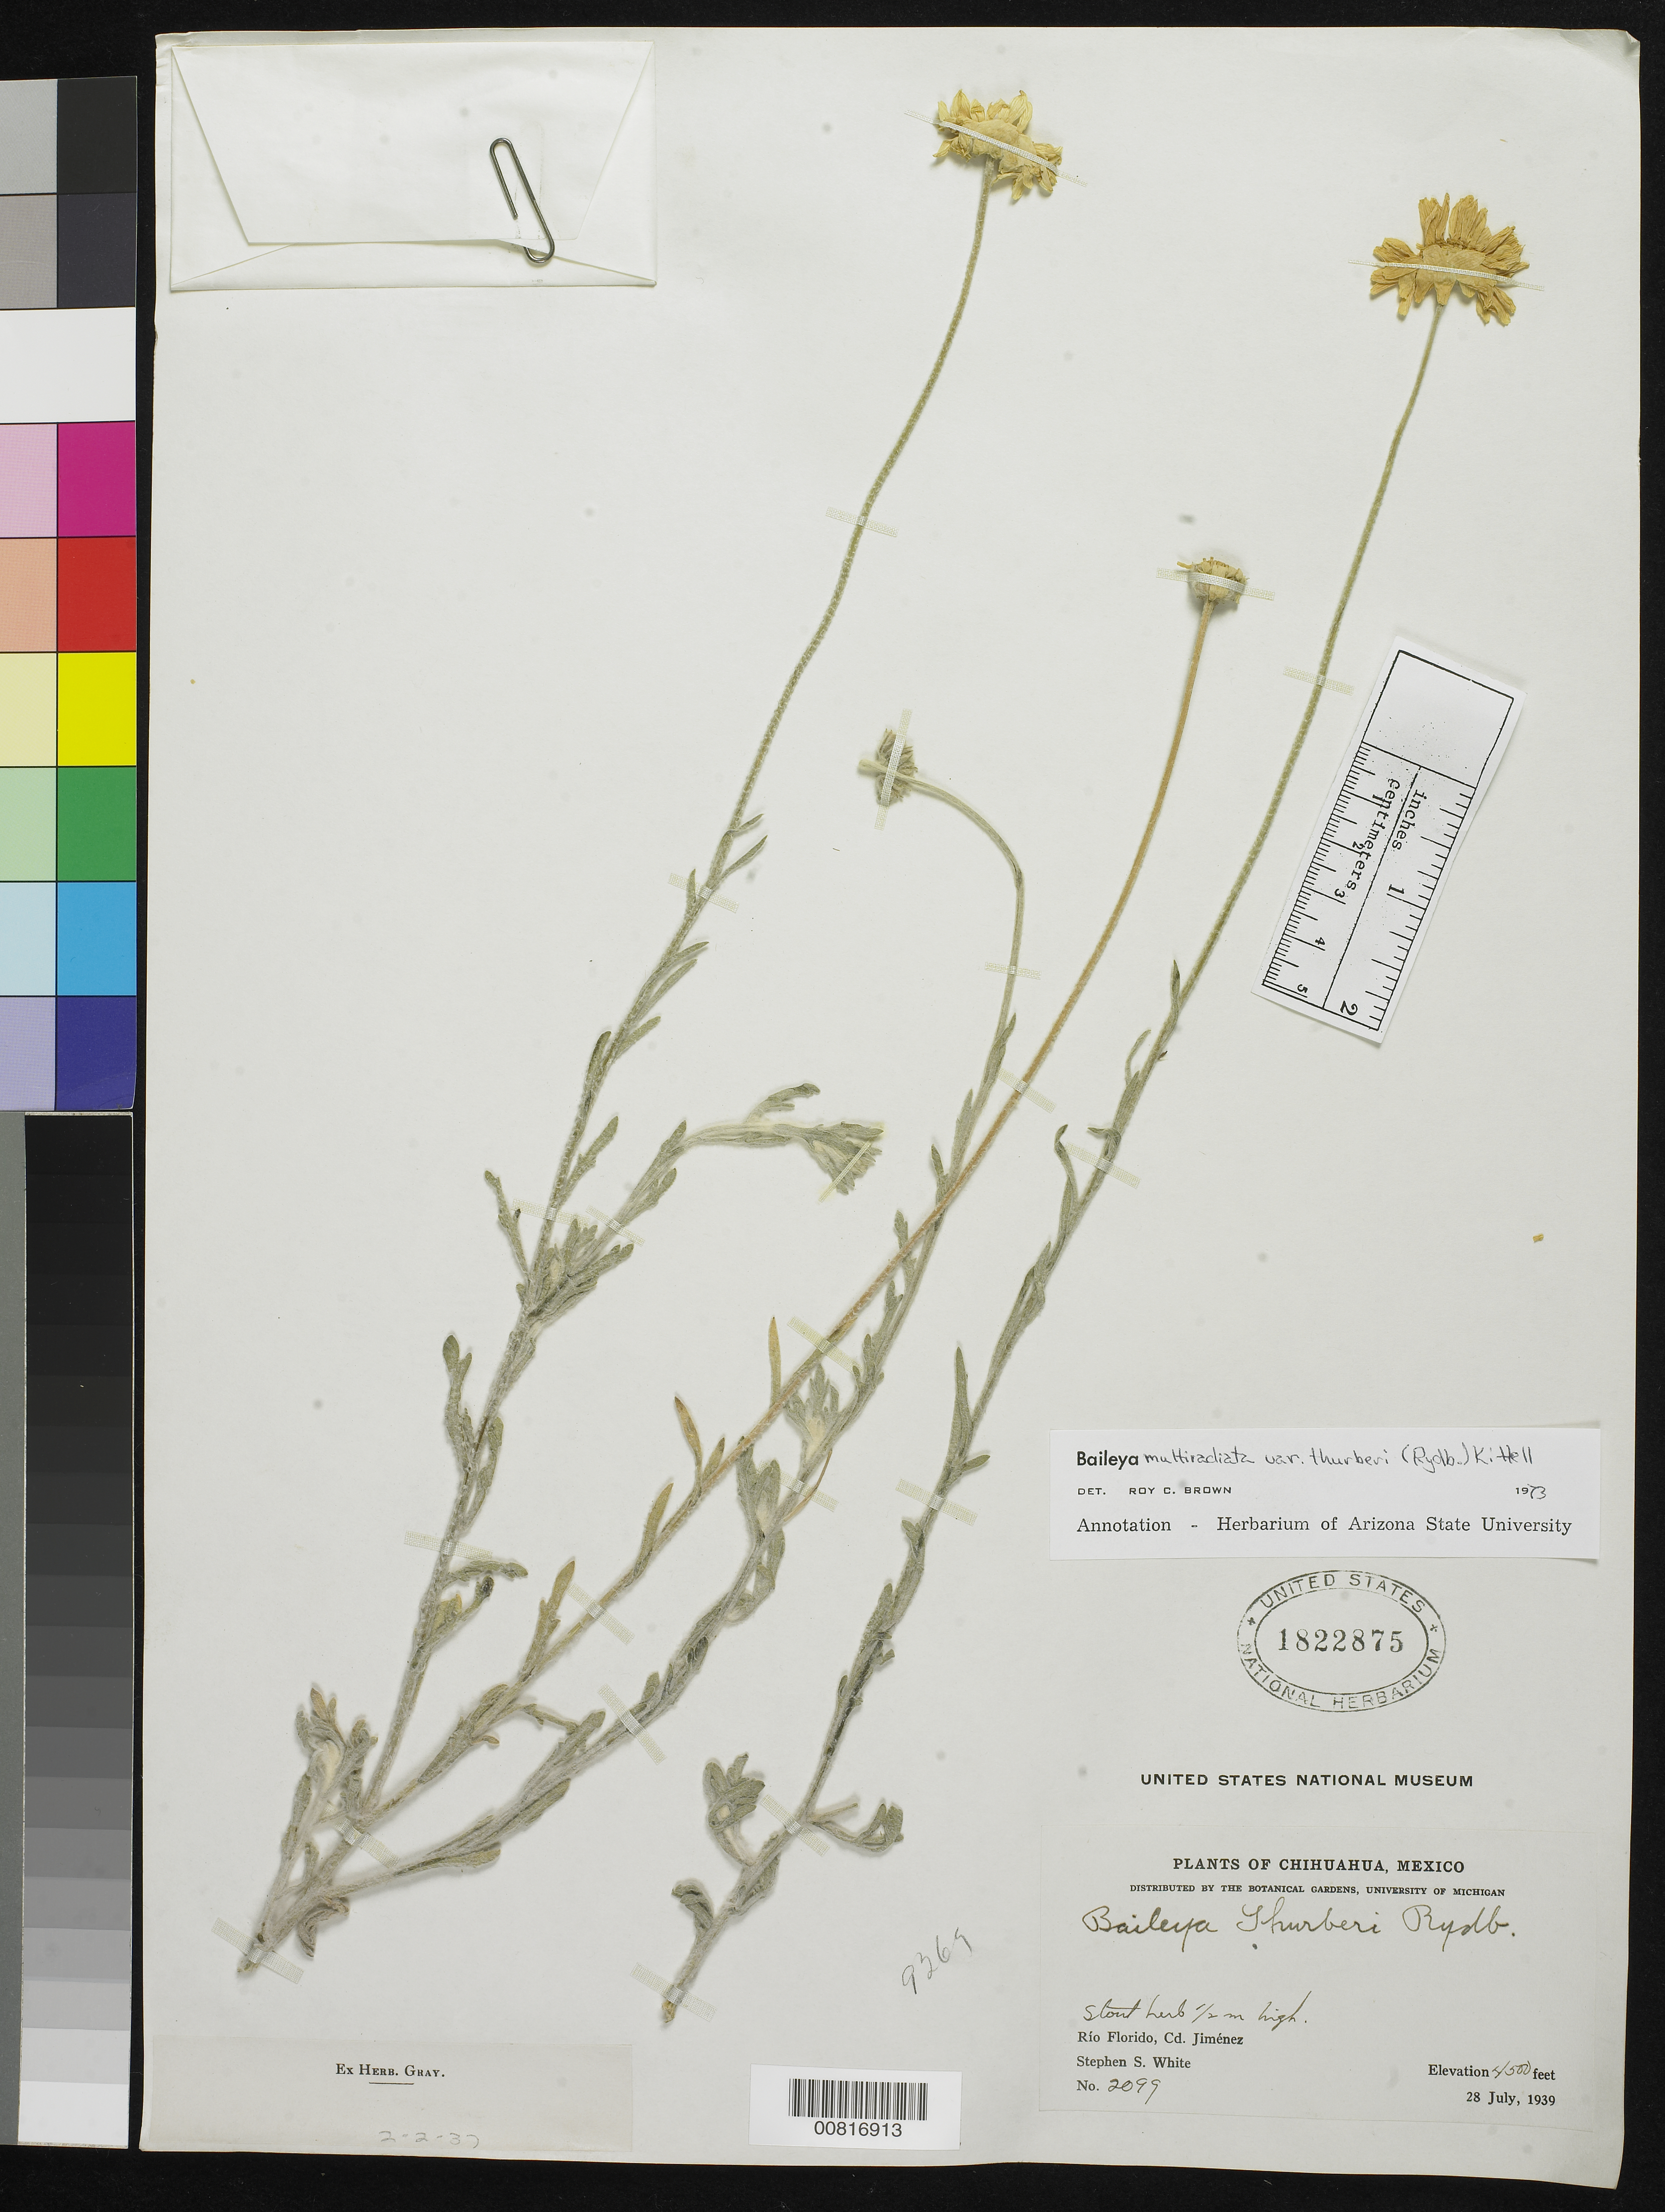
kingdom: Plantae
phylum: Tracheophyta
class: Magnoliopsida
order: Asterales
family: Asteraceae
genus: Baileya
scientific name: Baileya multiradiata var. thurberi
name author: (Rydb.) Kittell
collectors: S. S. White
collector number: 2099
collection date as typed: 28 Jul 1939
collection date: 1939-07-28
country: Mexico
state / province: Chihuahua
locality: Río Florido, Cd. Jiménez, Chihuahua.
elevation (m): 1372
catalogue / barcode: US 1822875